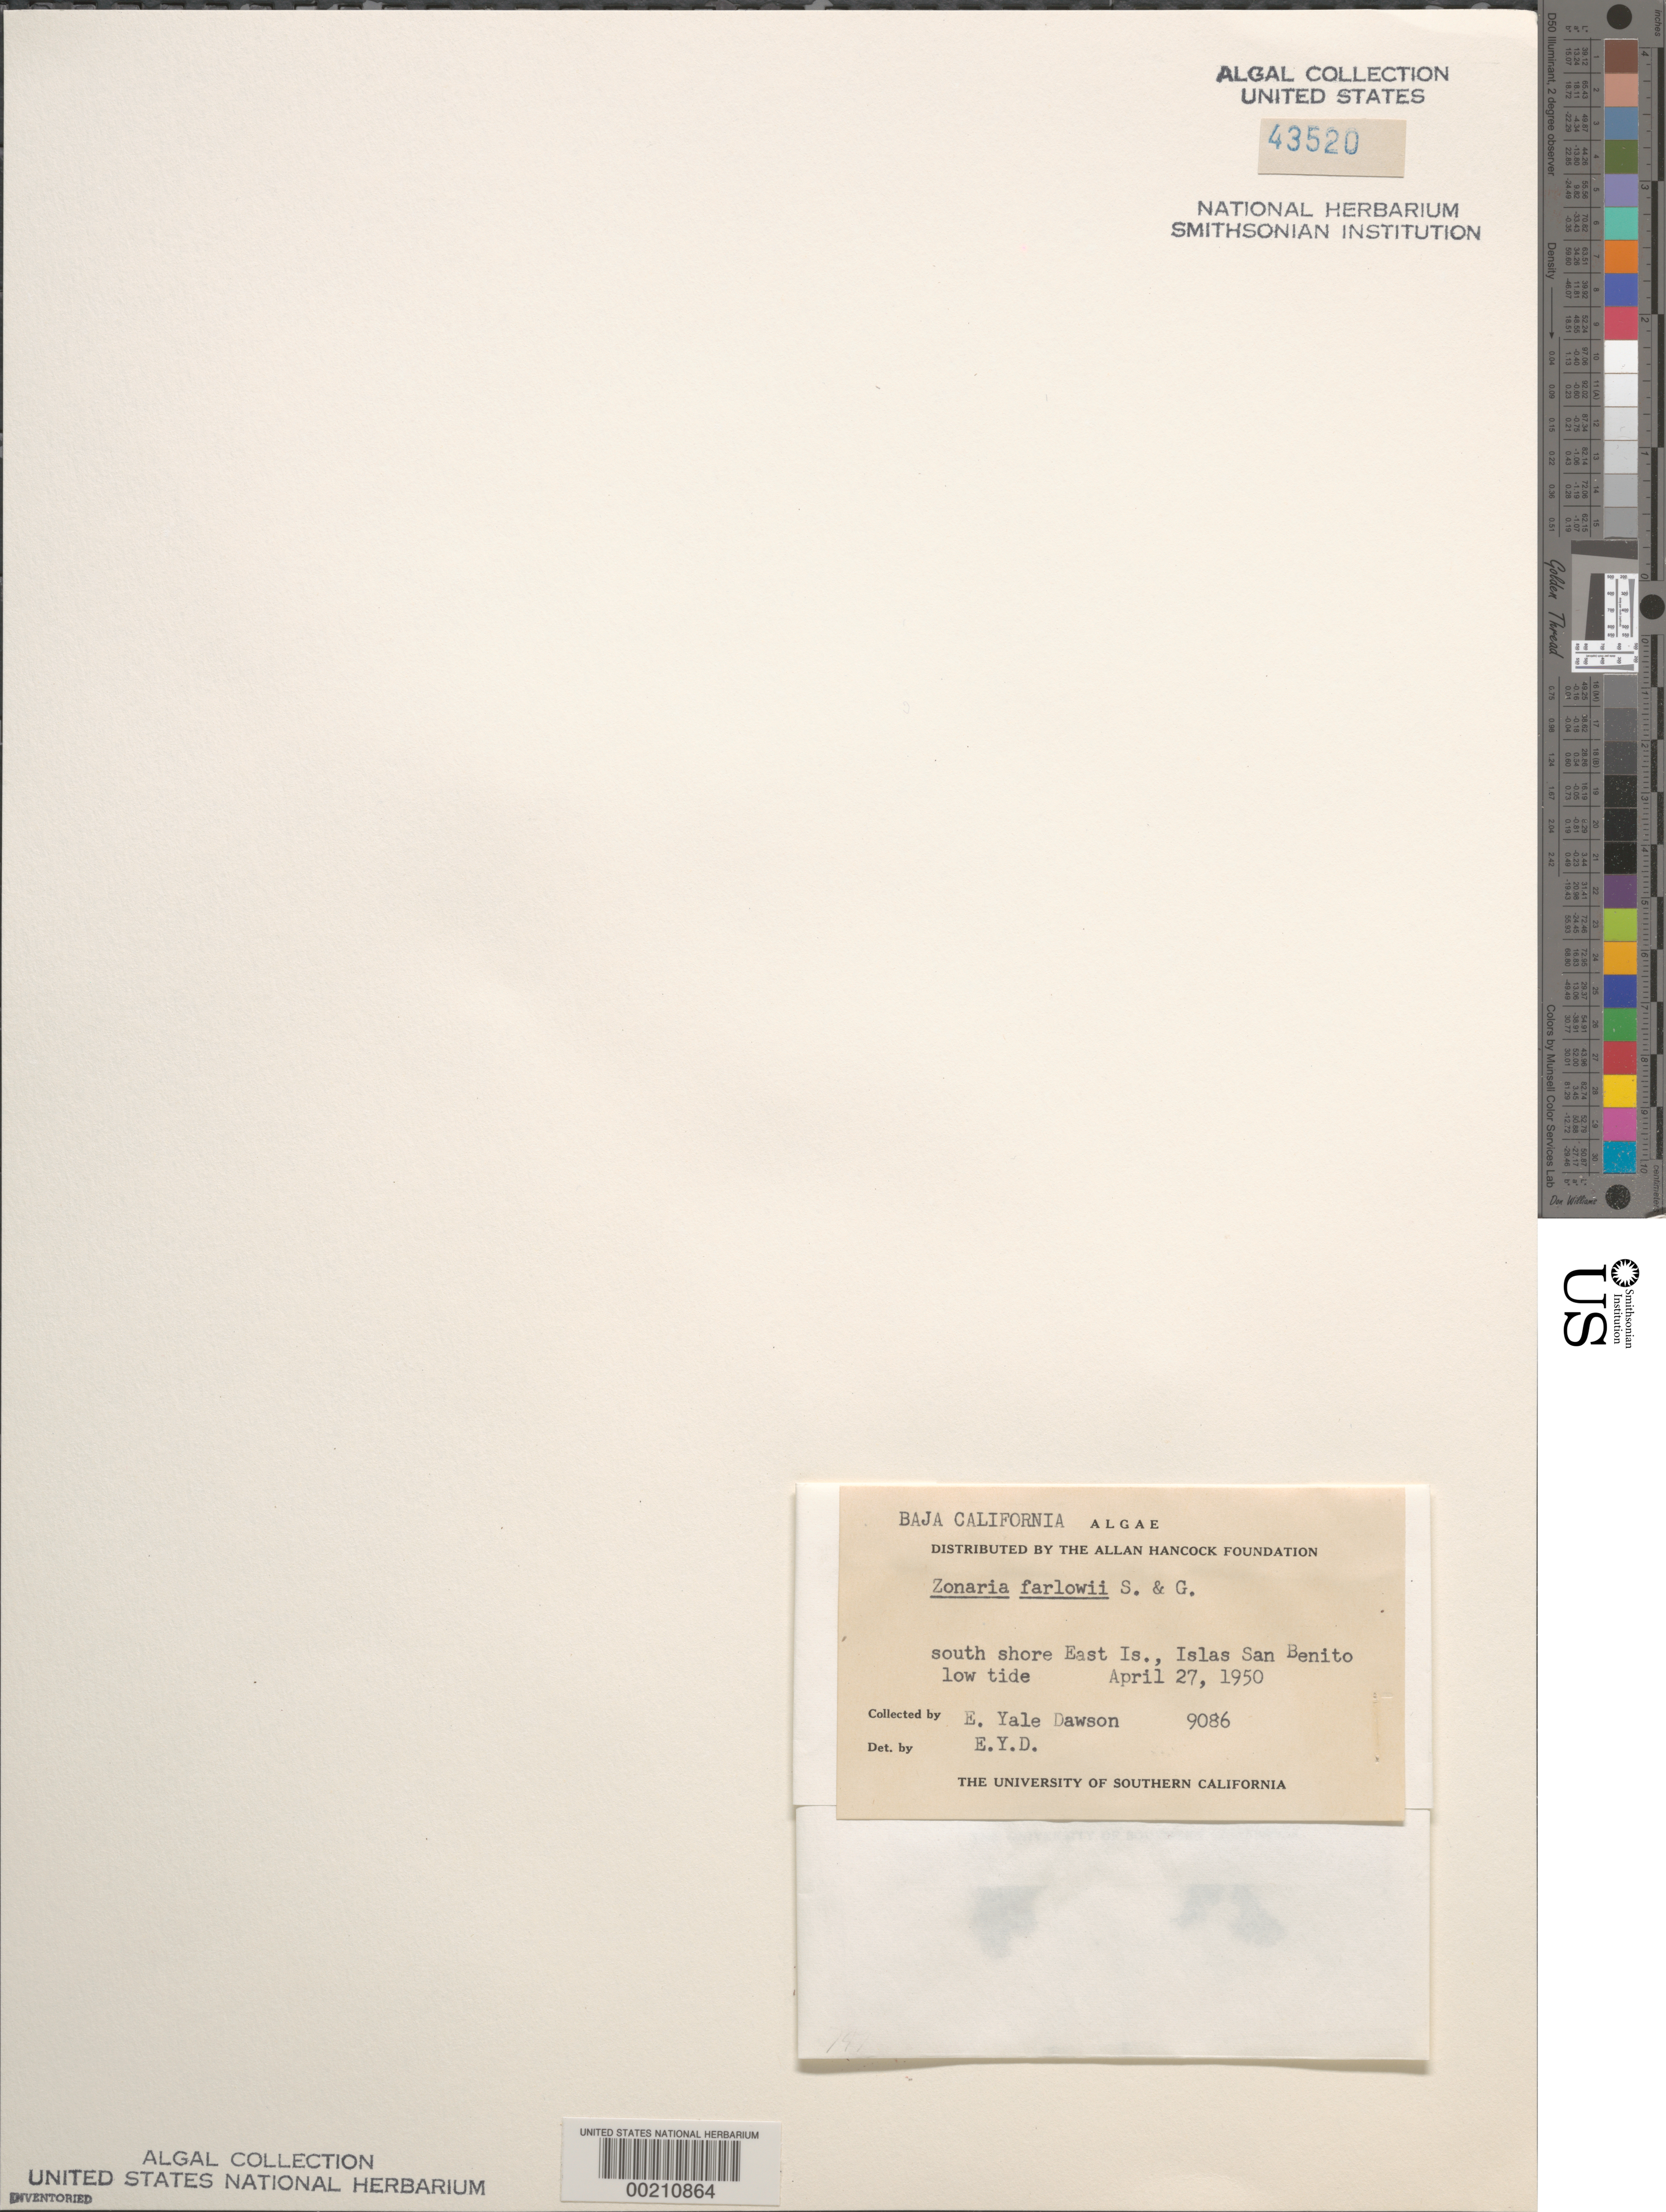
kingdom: Chromista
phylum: Ochrophyta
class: Phaeophyceae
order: Dictyotales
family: Dictyotaceae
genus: Zonaria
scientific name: Zonaria farlowii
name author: Setch. & N.L. Gardner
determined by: Dawson, E. Y.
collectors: E. Y. Dawson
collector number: EYD 9086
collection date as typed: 27 Apr 1955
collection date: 1955-04-27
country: Mexico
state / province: Baja California Norte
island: East Island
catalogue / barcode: US 43520